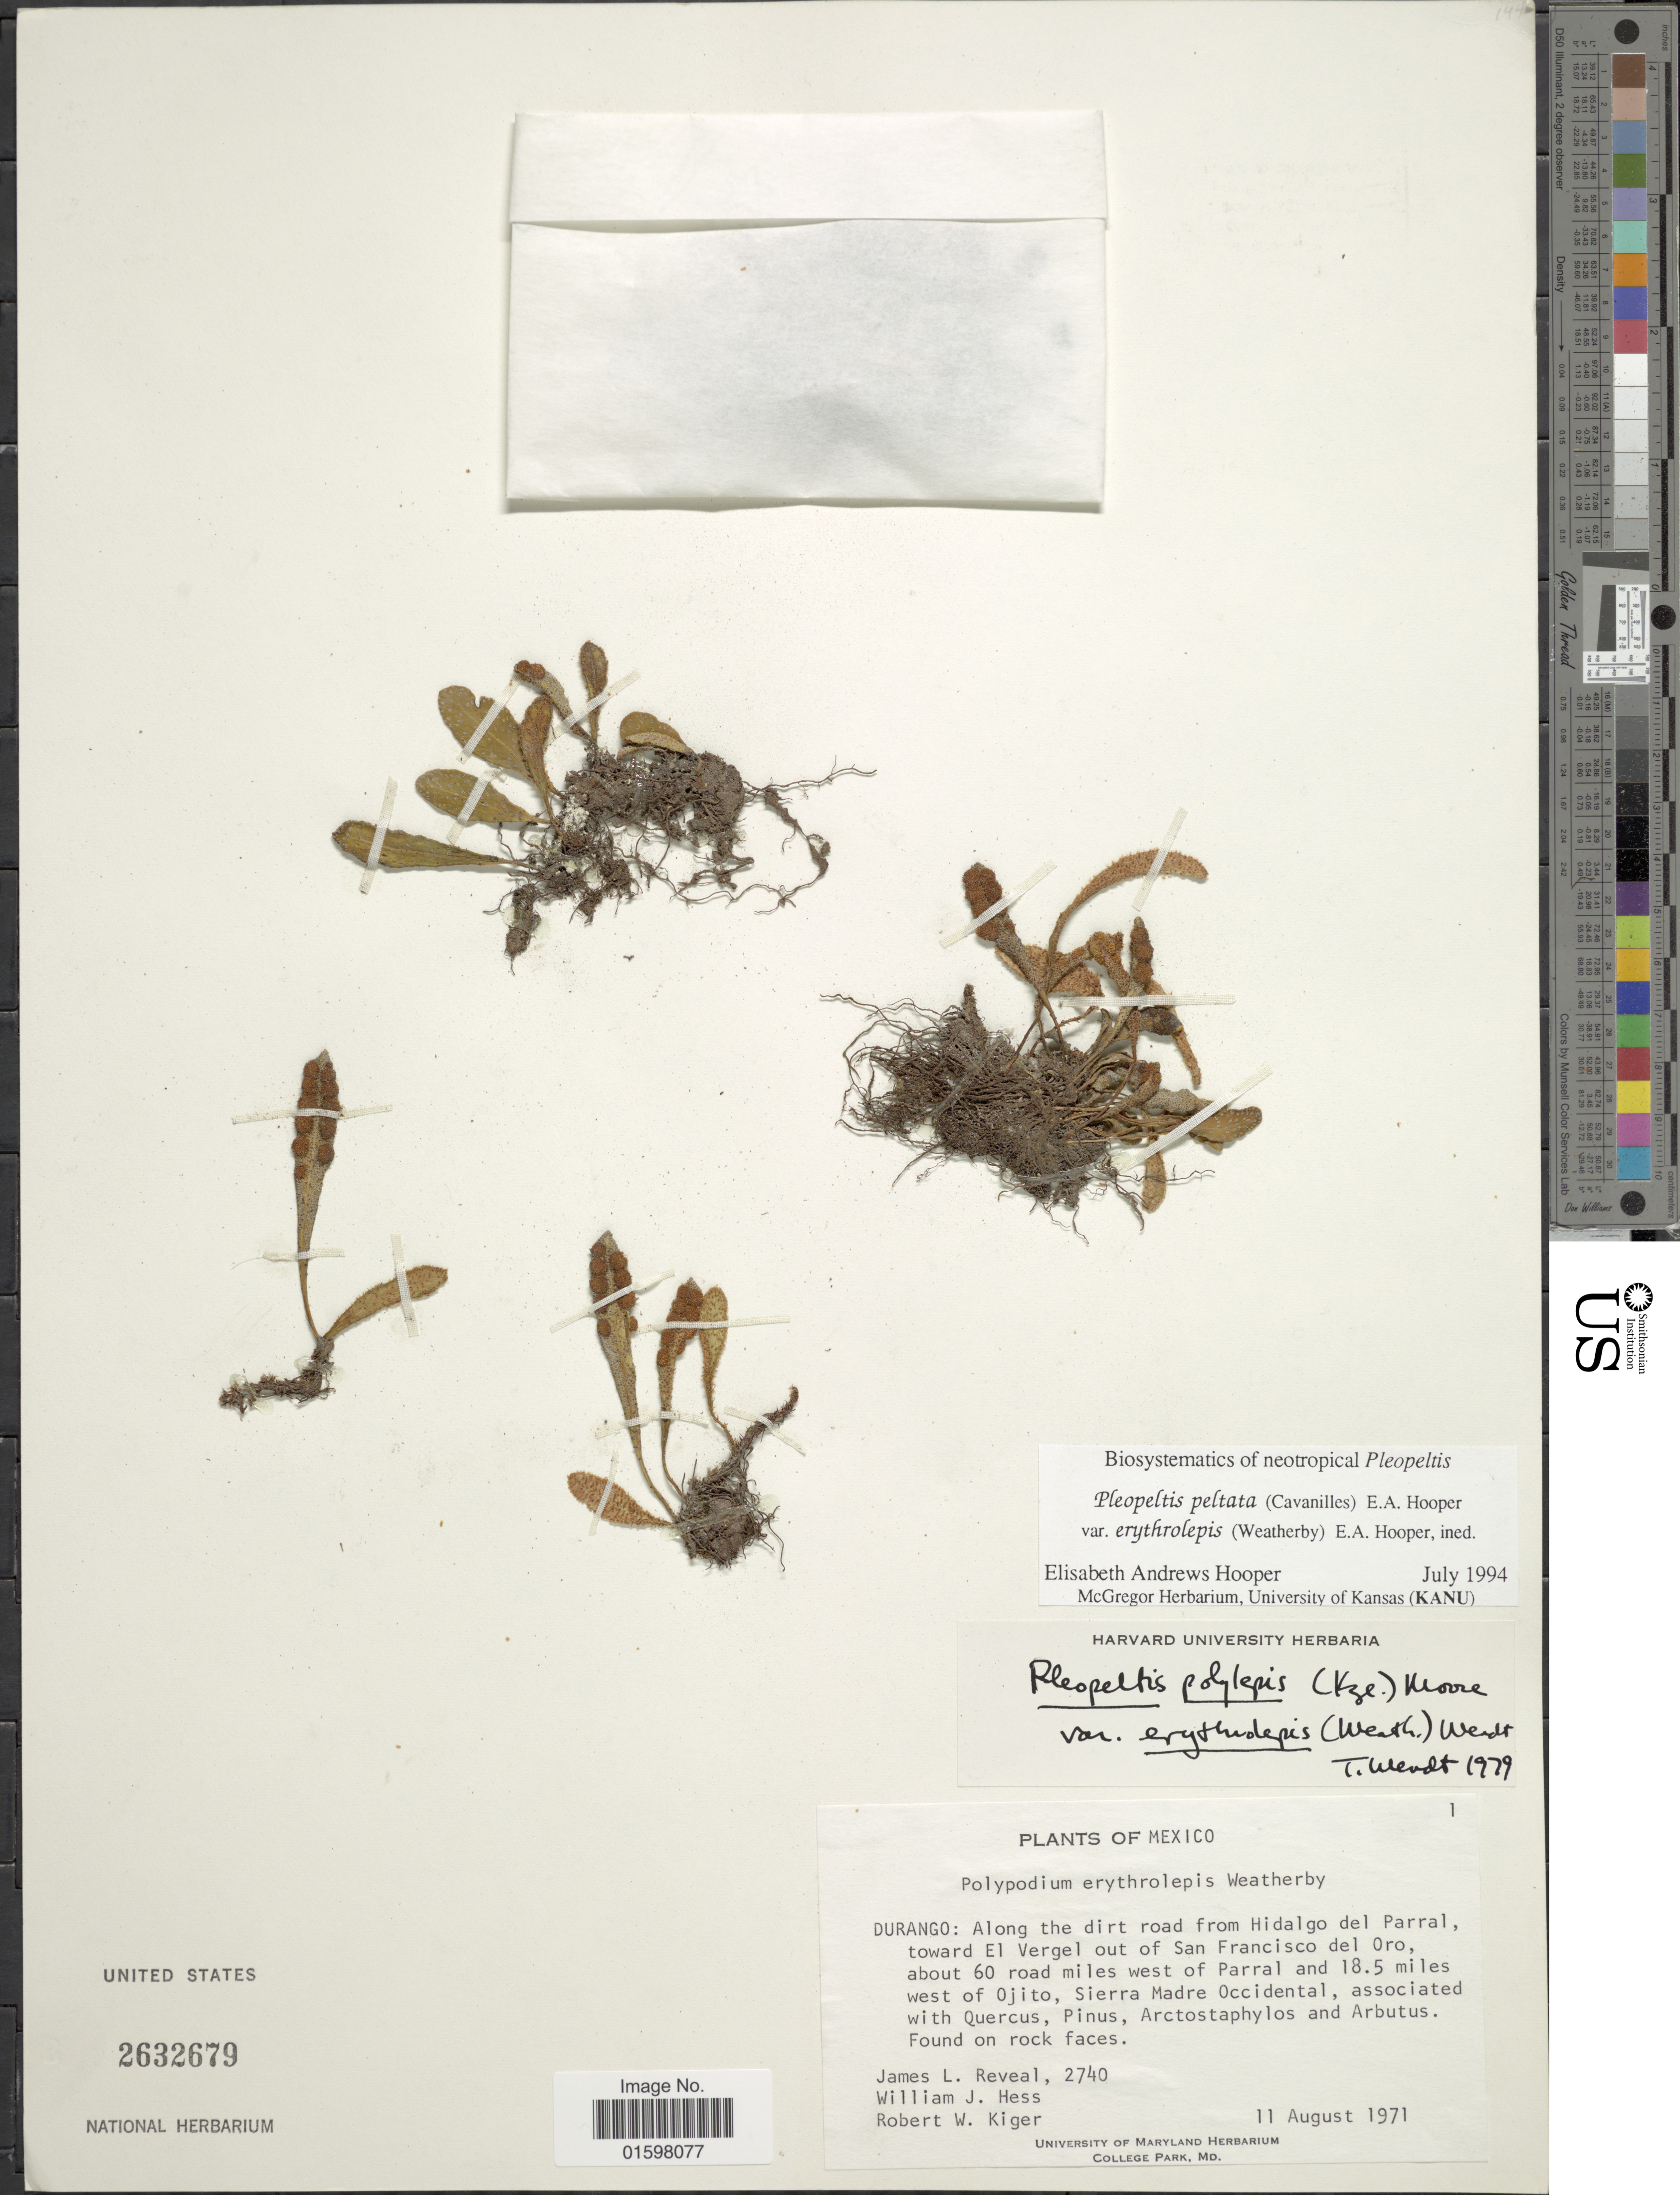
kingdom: Plantae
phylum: Tracheophyta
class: Polypodiopsida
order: Polypodiales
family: Polypodiaceae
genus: Pleopeltis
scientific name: Pleopeltis peltata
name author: Scort.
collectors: J. L. Reveal, W. Hess & R. Kiger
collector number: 2740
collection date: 1971-08-11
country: Mexico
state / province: Durango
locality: Along the dirt road from Hidalgo del Parral, toward El Vergel out of San Francisco del Oro, about 60 road miles west of Parral and 18.5 miles west of Ojito, Sierra Madre Ocidental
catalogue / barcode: US 2632679